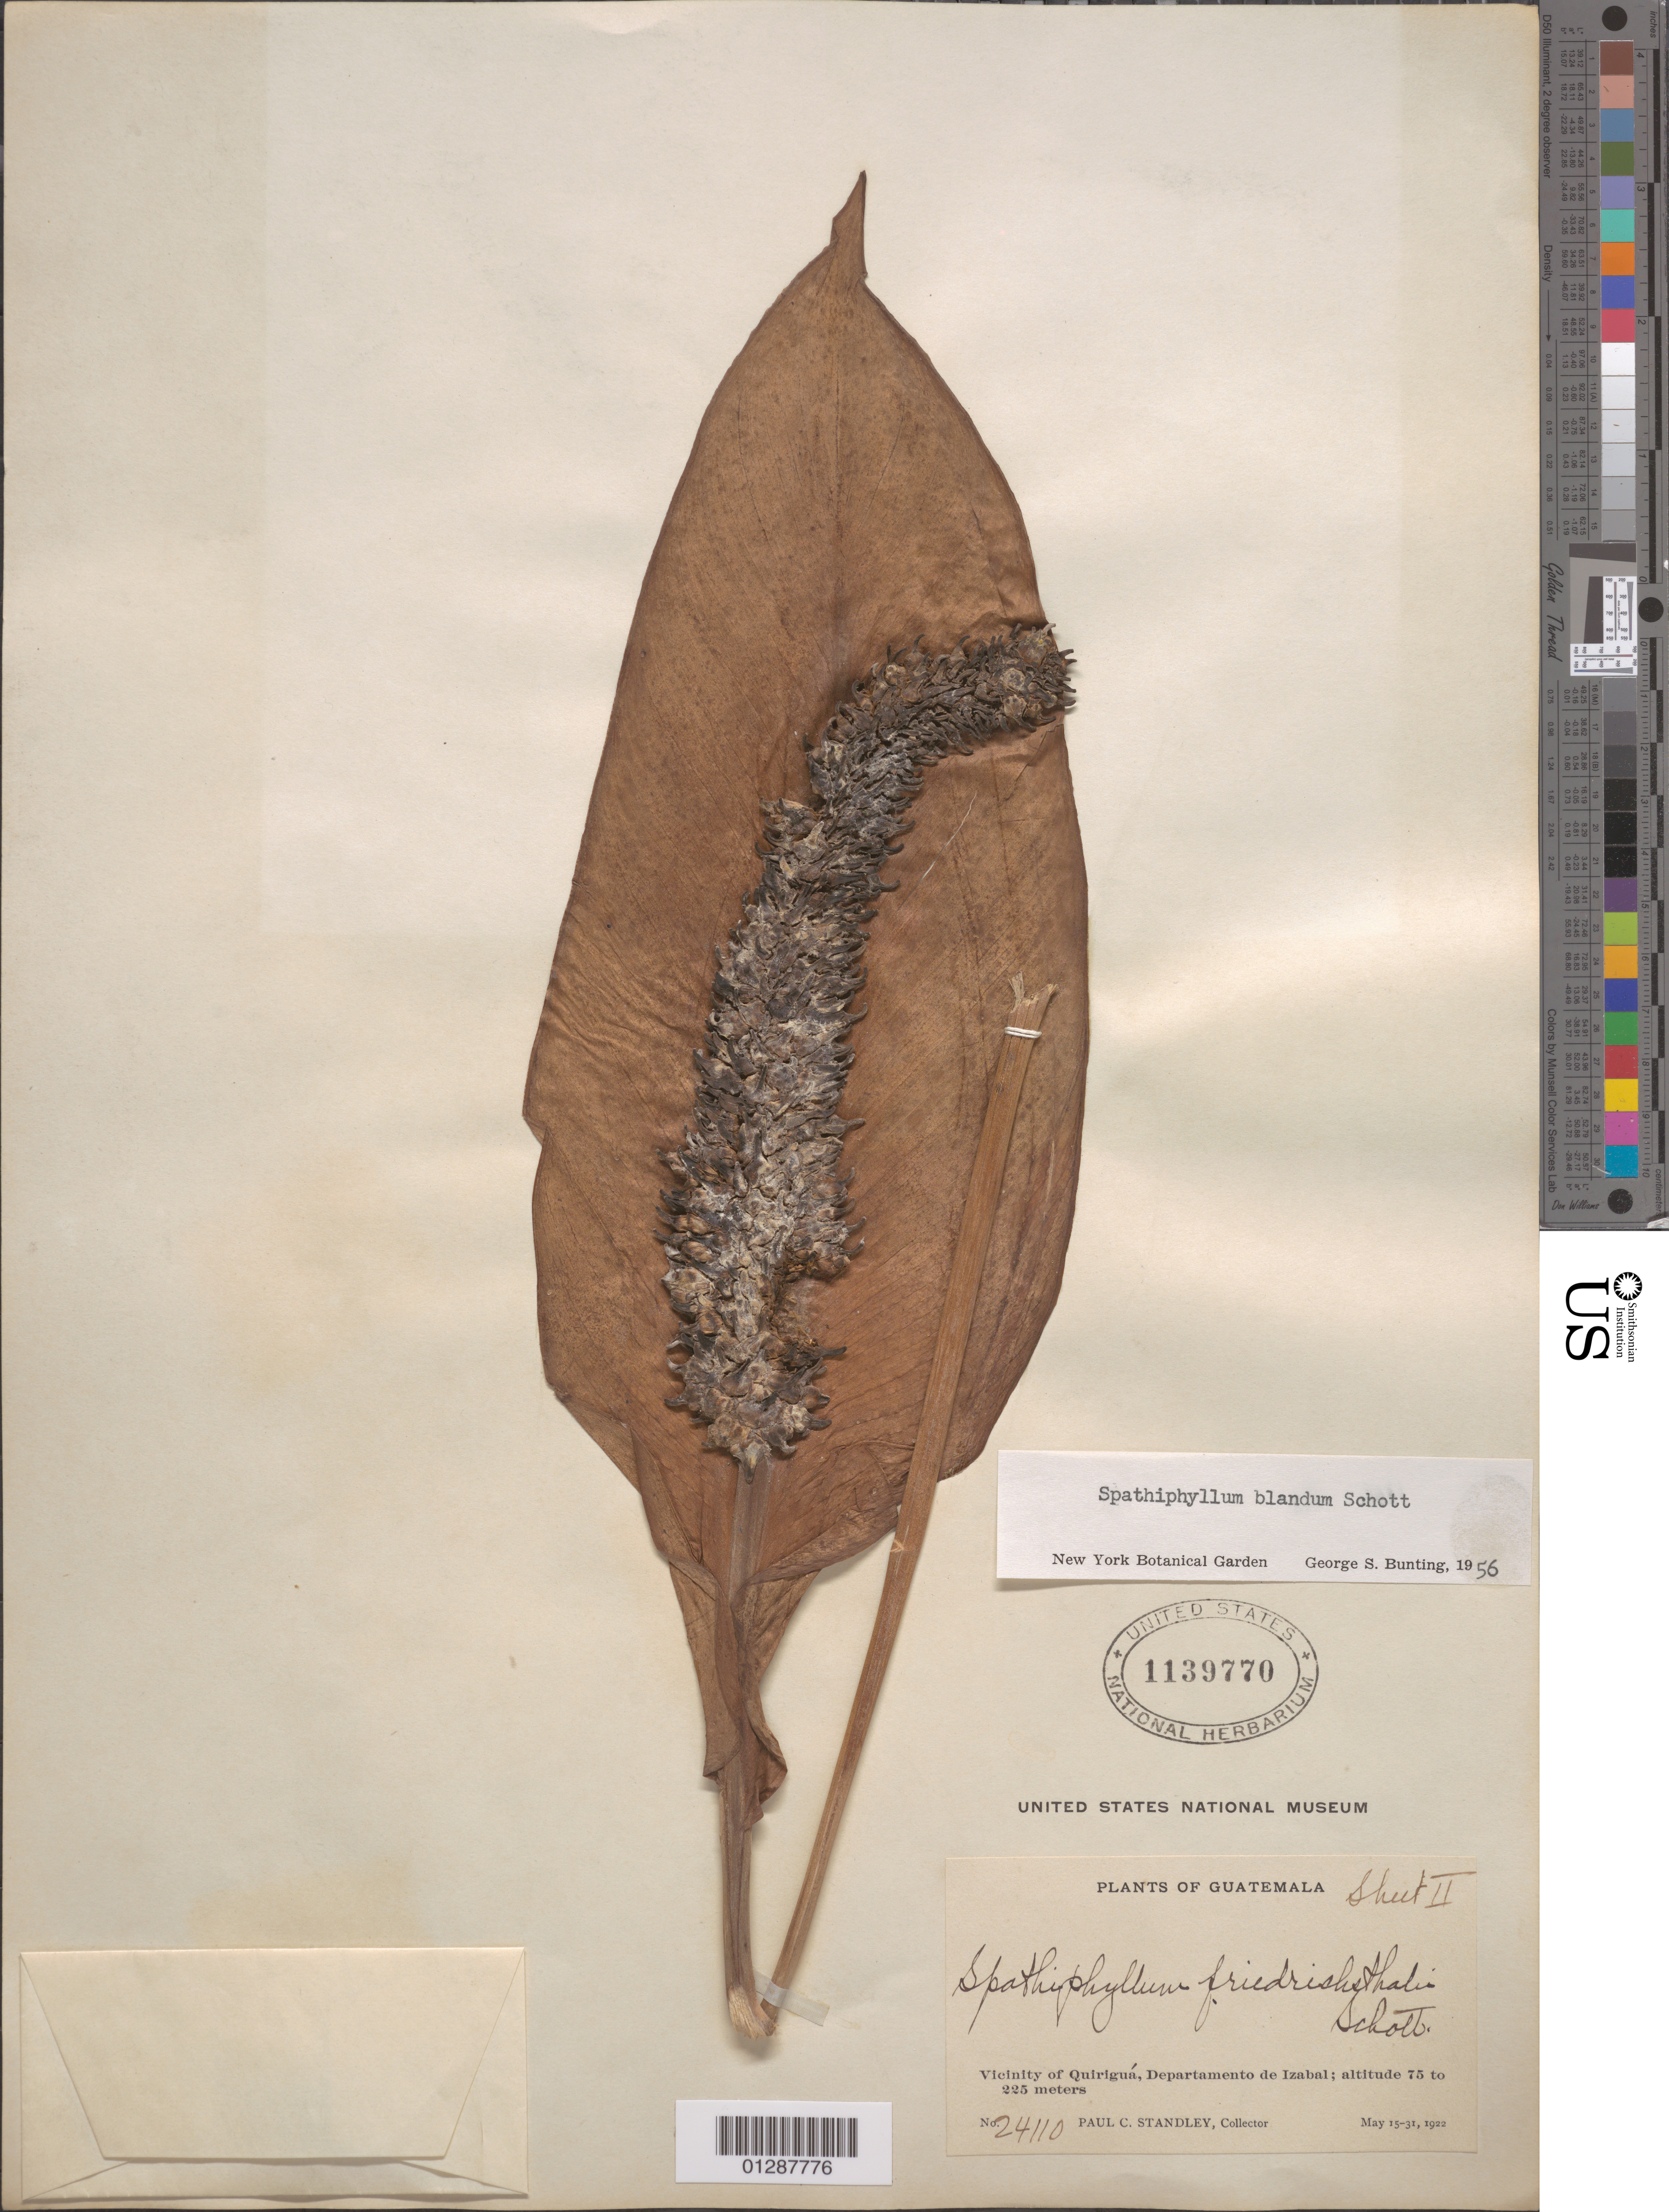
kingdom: Plantae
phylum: Tracheophyta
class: Liliopsida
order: Alismatales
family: Araceae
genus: Spathiphyllum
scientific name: Spathiphyllum blandum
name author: Schott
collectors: P. C. Standley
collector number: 24110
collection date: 1922-05-15/1922-05-31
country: Guatemala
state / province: Izabal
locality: Vicinity of Quiriguá, Departamento de Izabal.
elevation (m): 75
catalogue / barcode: US 1139770